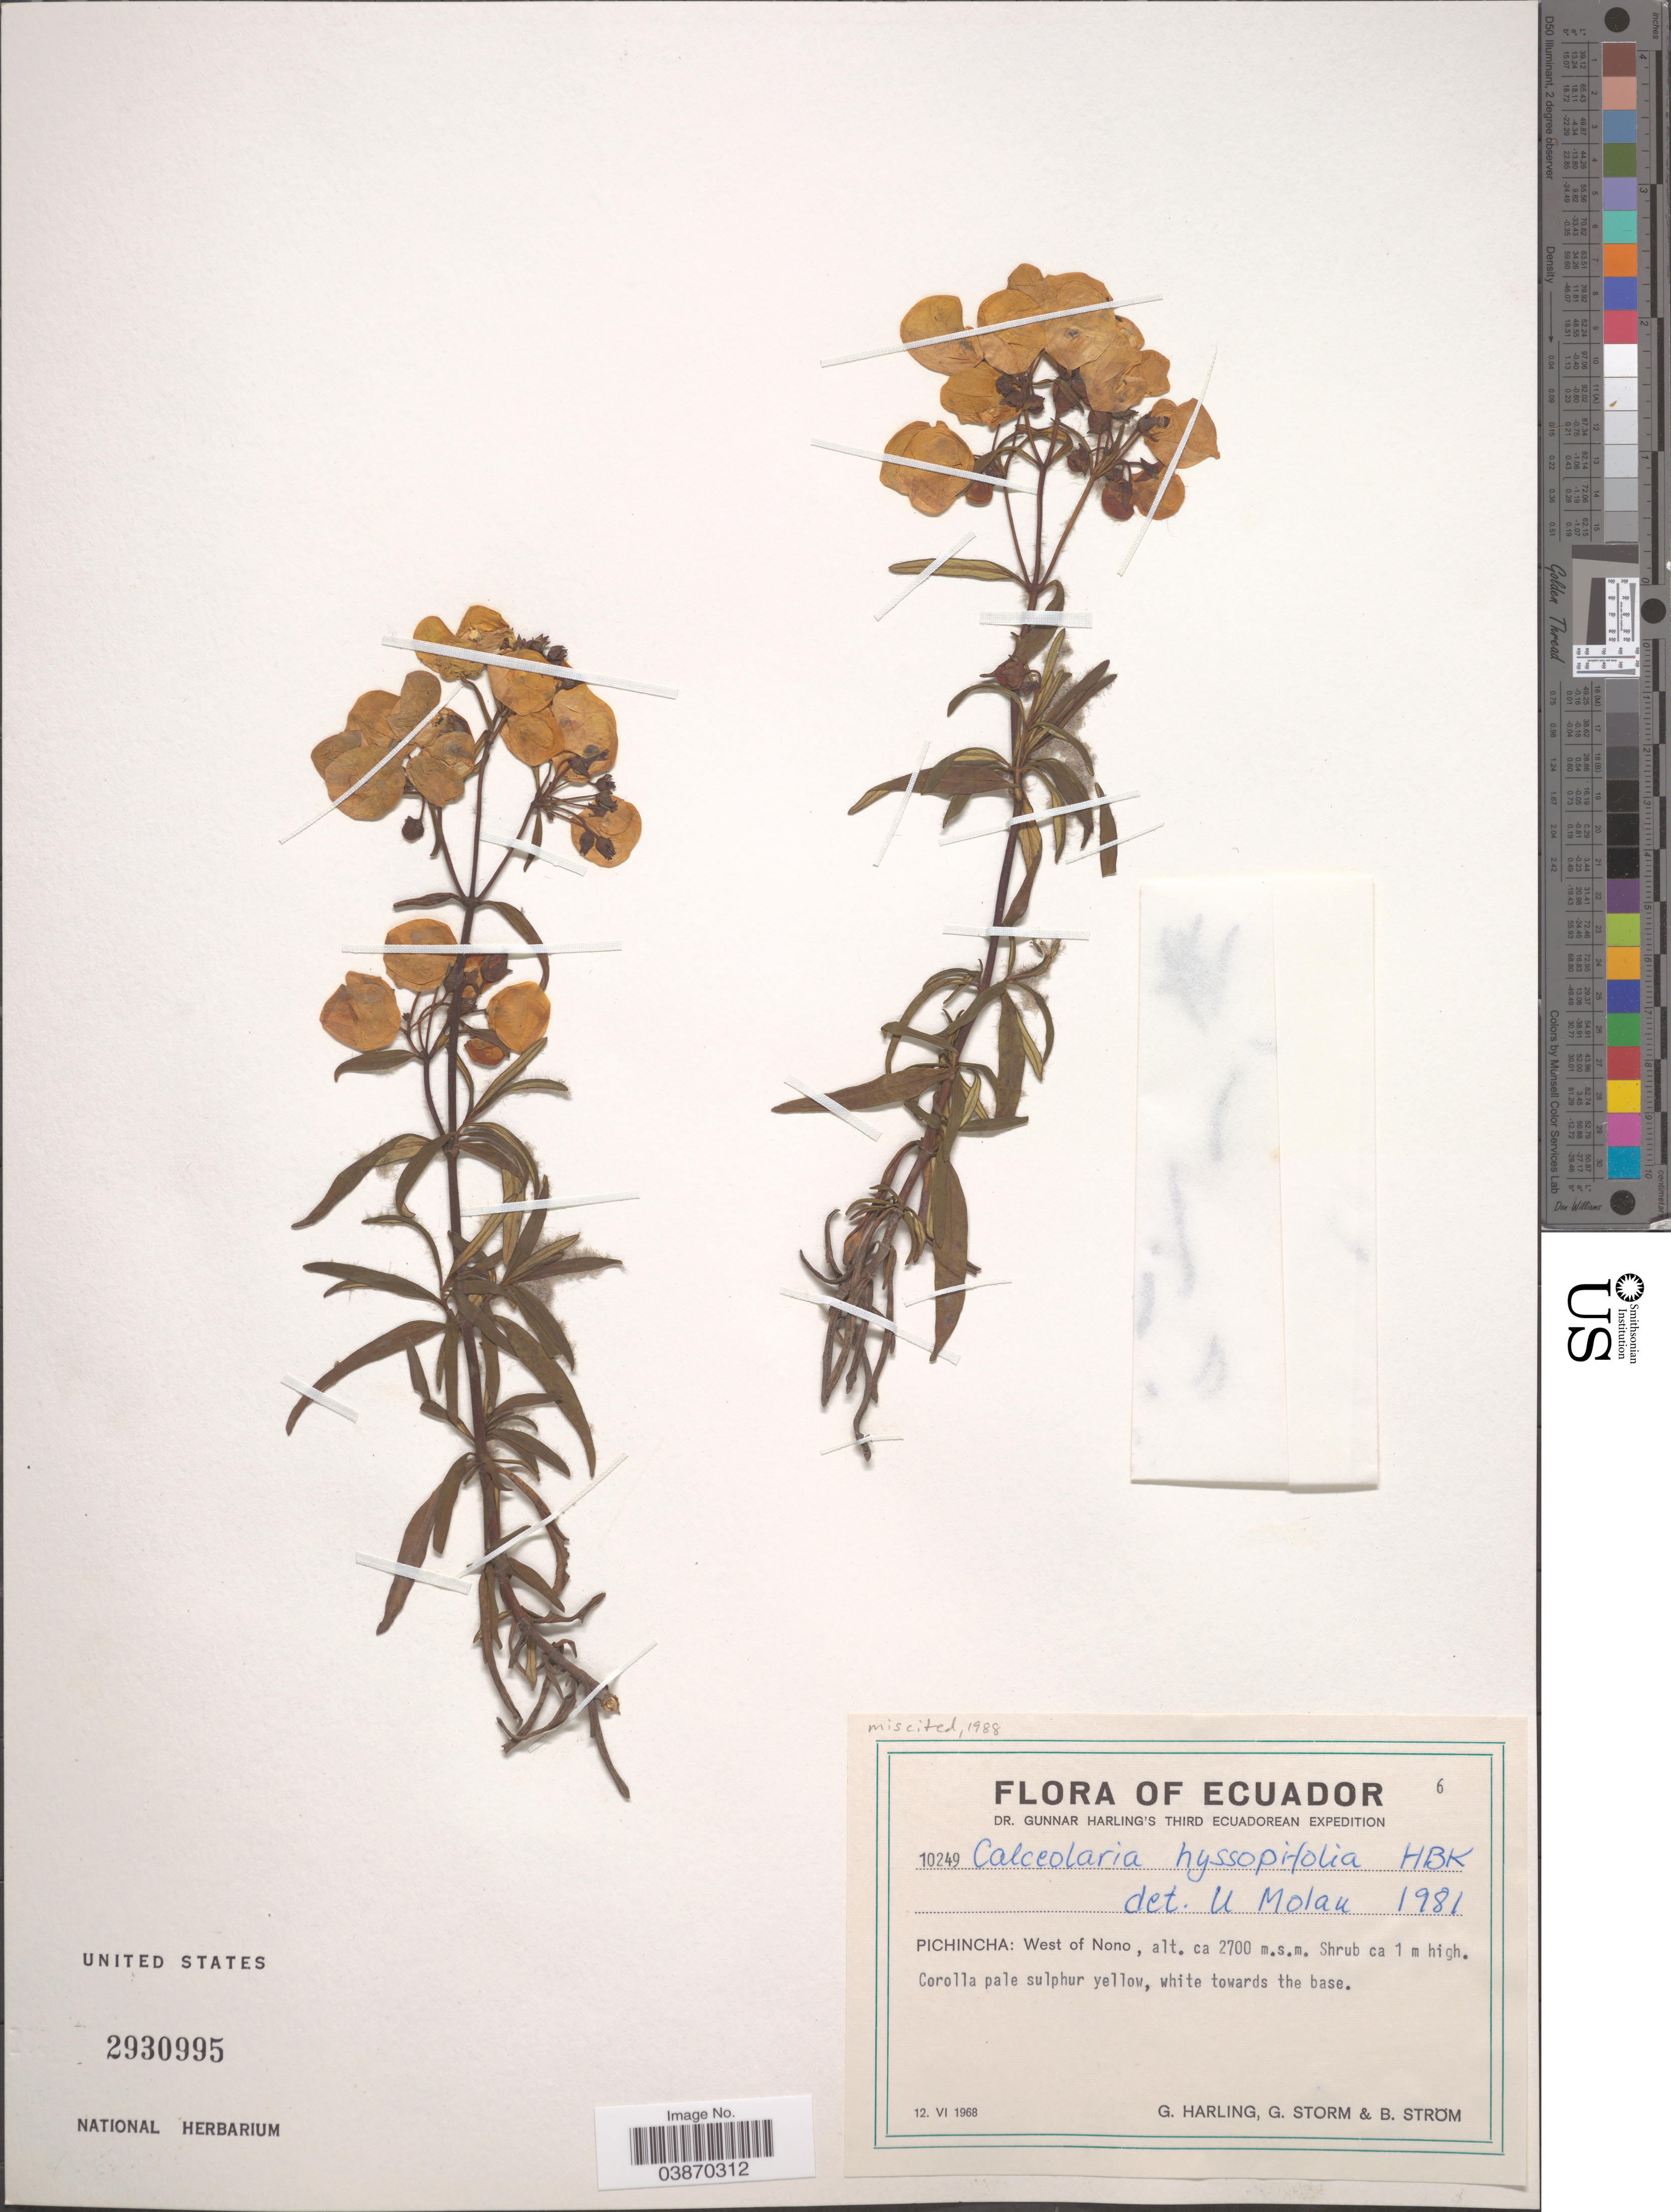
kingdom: Plantae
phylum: Tracheophyta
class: Magnoliopsida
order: Lamiales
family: Calceolariaceae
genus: Calceolaria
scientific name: Calceolaria hyssopifolia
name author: Kunth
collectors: G. Harling, G. Storm & B. Strom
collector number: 10249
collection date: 1968-06-12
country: Ecuador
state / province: Pichincha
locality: West of Nono.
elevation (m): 2700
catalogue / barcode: US 2930995